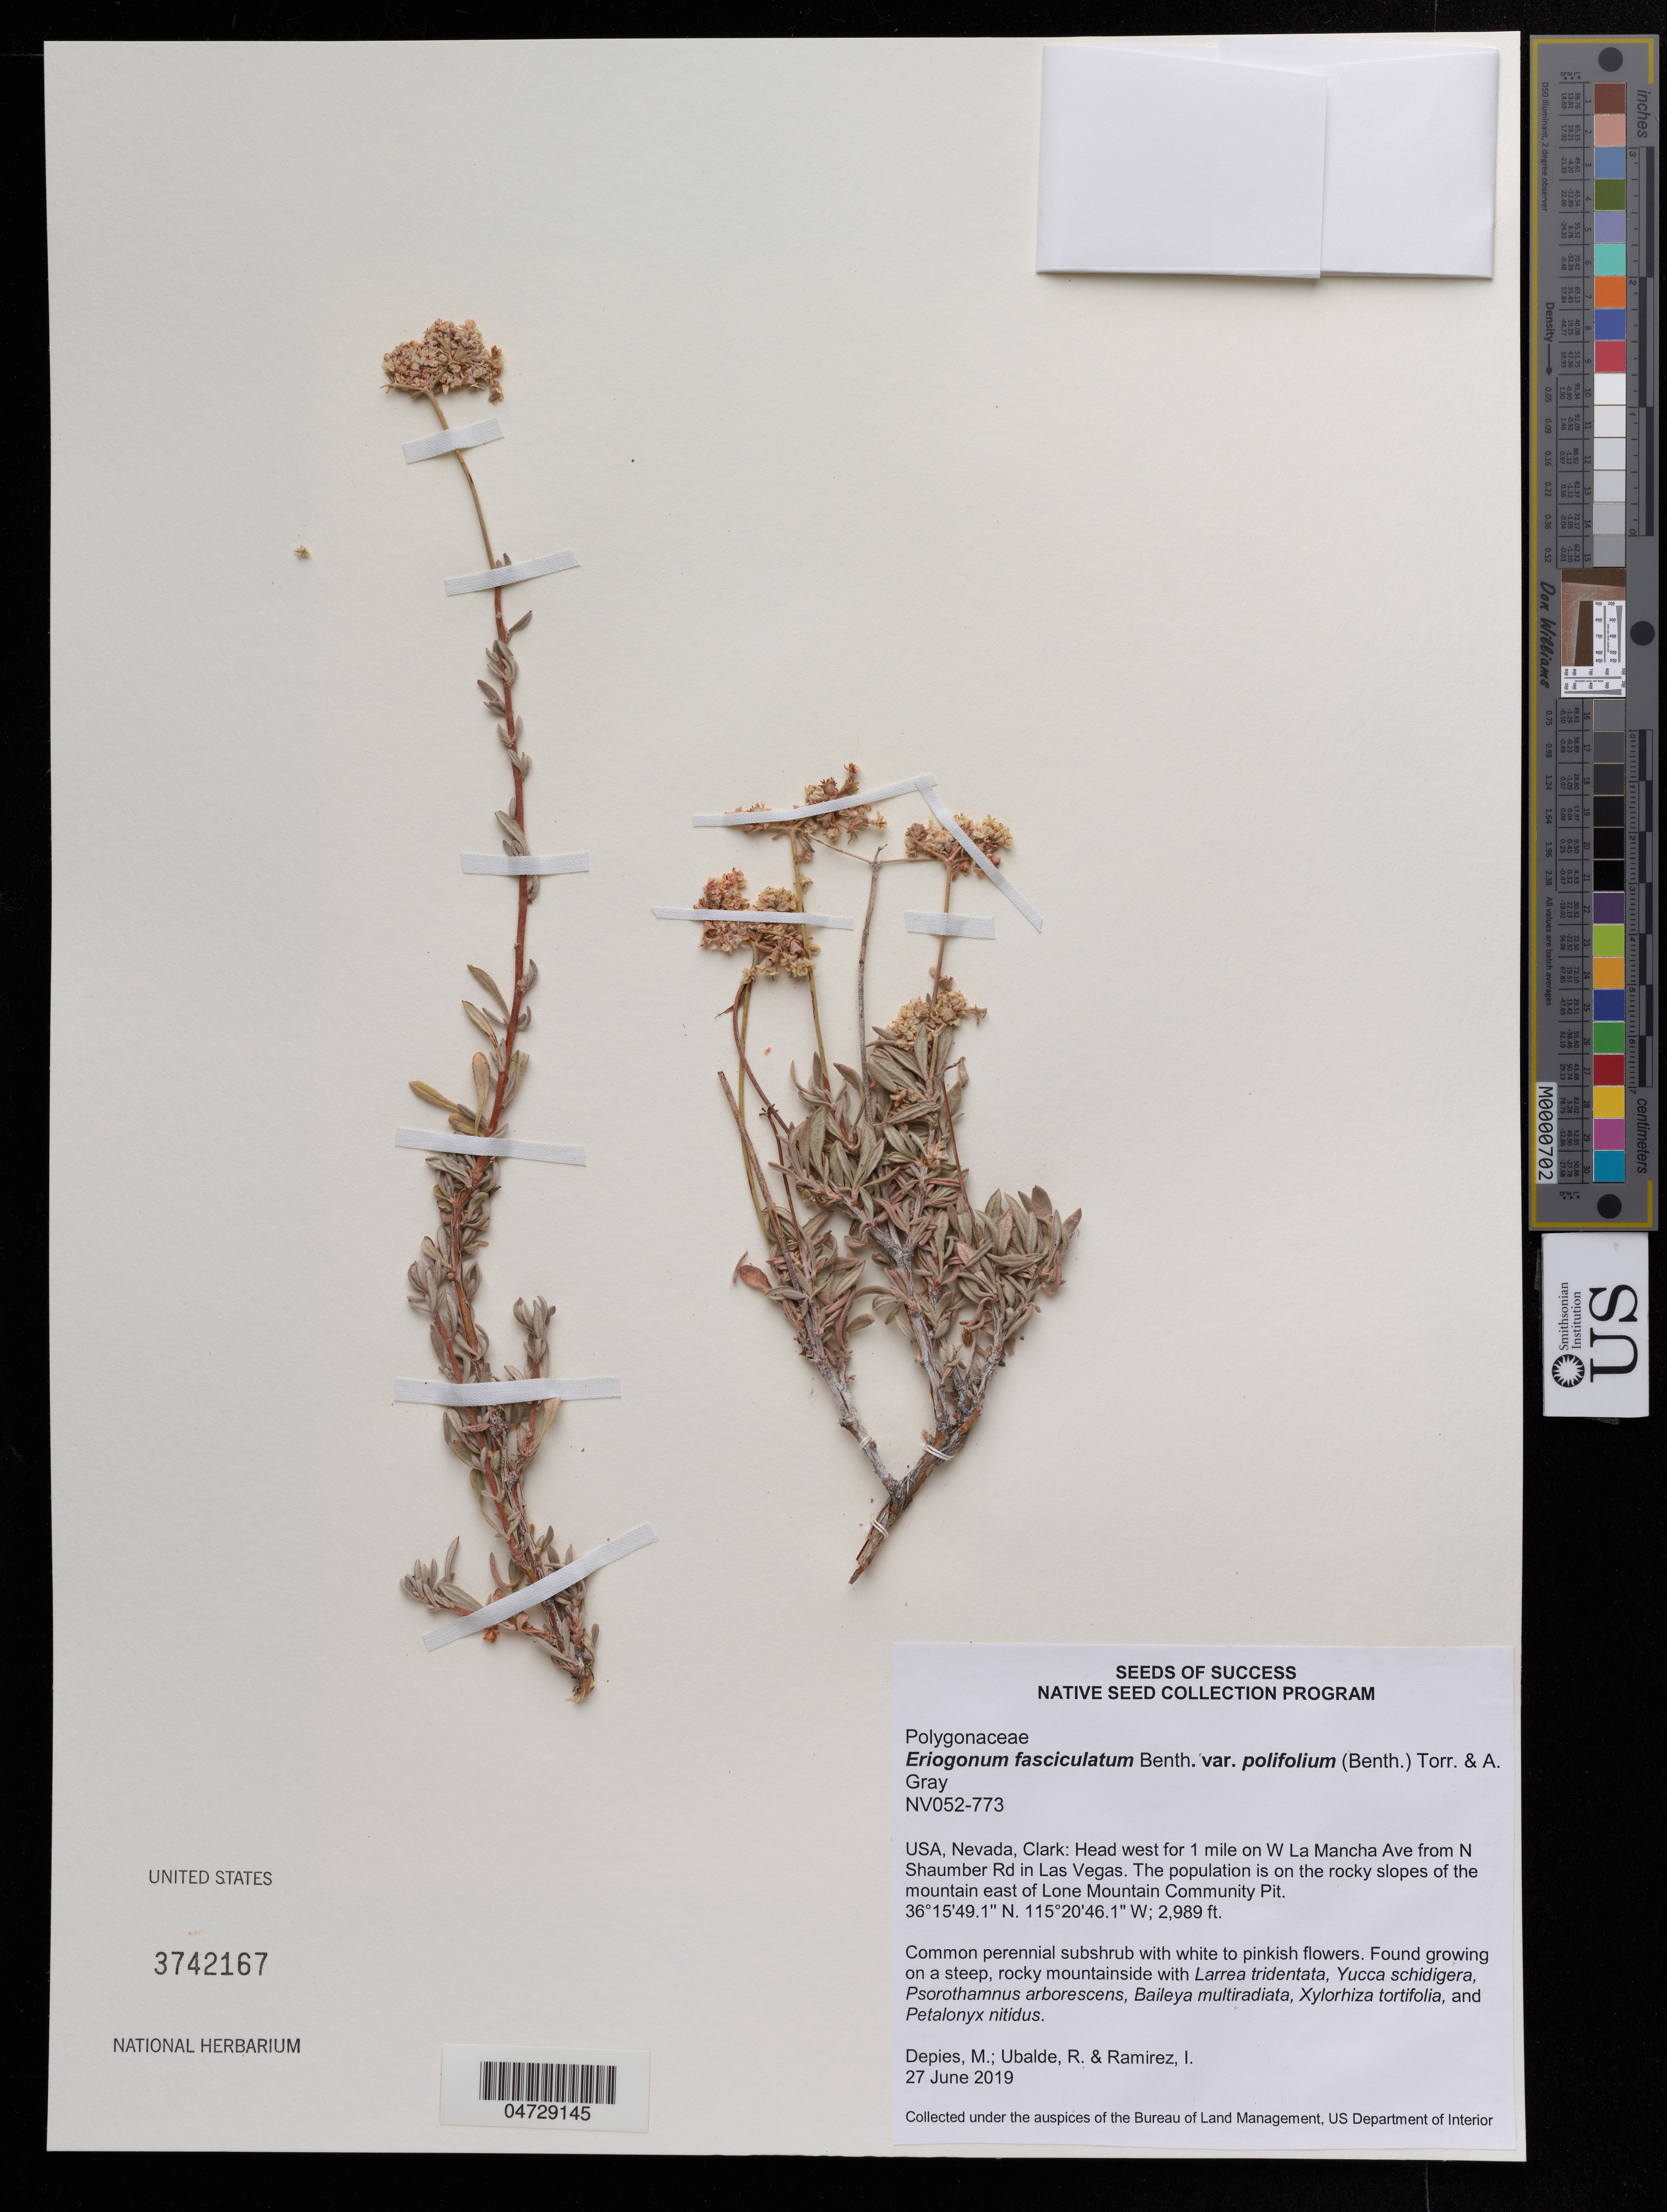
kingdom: Plantae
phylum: Tracheophyta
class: Magnoliopsida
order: Caryophyllales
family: Polygonaceae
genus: Eriogonum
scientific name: Eriogonum fasciculatum var. polifolium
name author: (Benth.) Torr. & A. Gray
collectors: M. Depies, R. Ubalde & I. Ramírez M.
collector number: NV052-773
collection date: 2019-06-27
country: United States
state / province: Nevada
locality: Clark: Head west for 1 mile on W La Mancha Ave from N Shaumber Rd in Las Vegas.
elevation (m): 911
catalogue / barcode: US 3742167